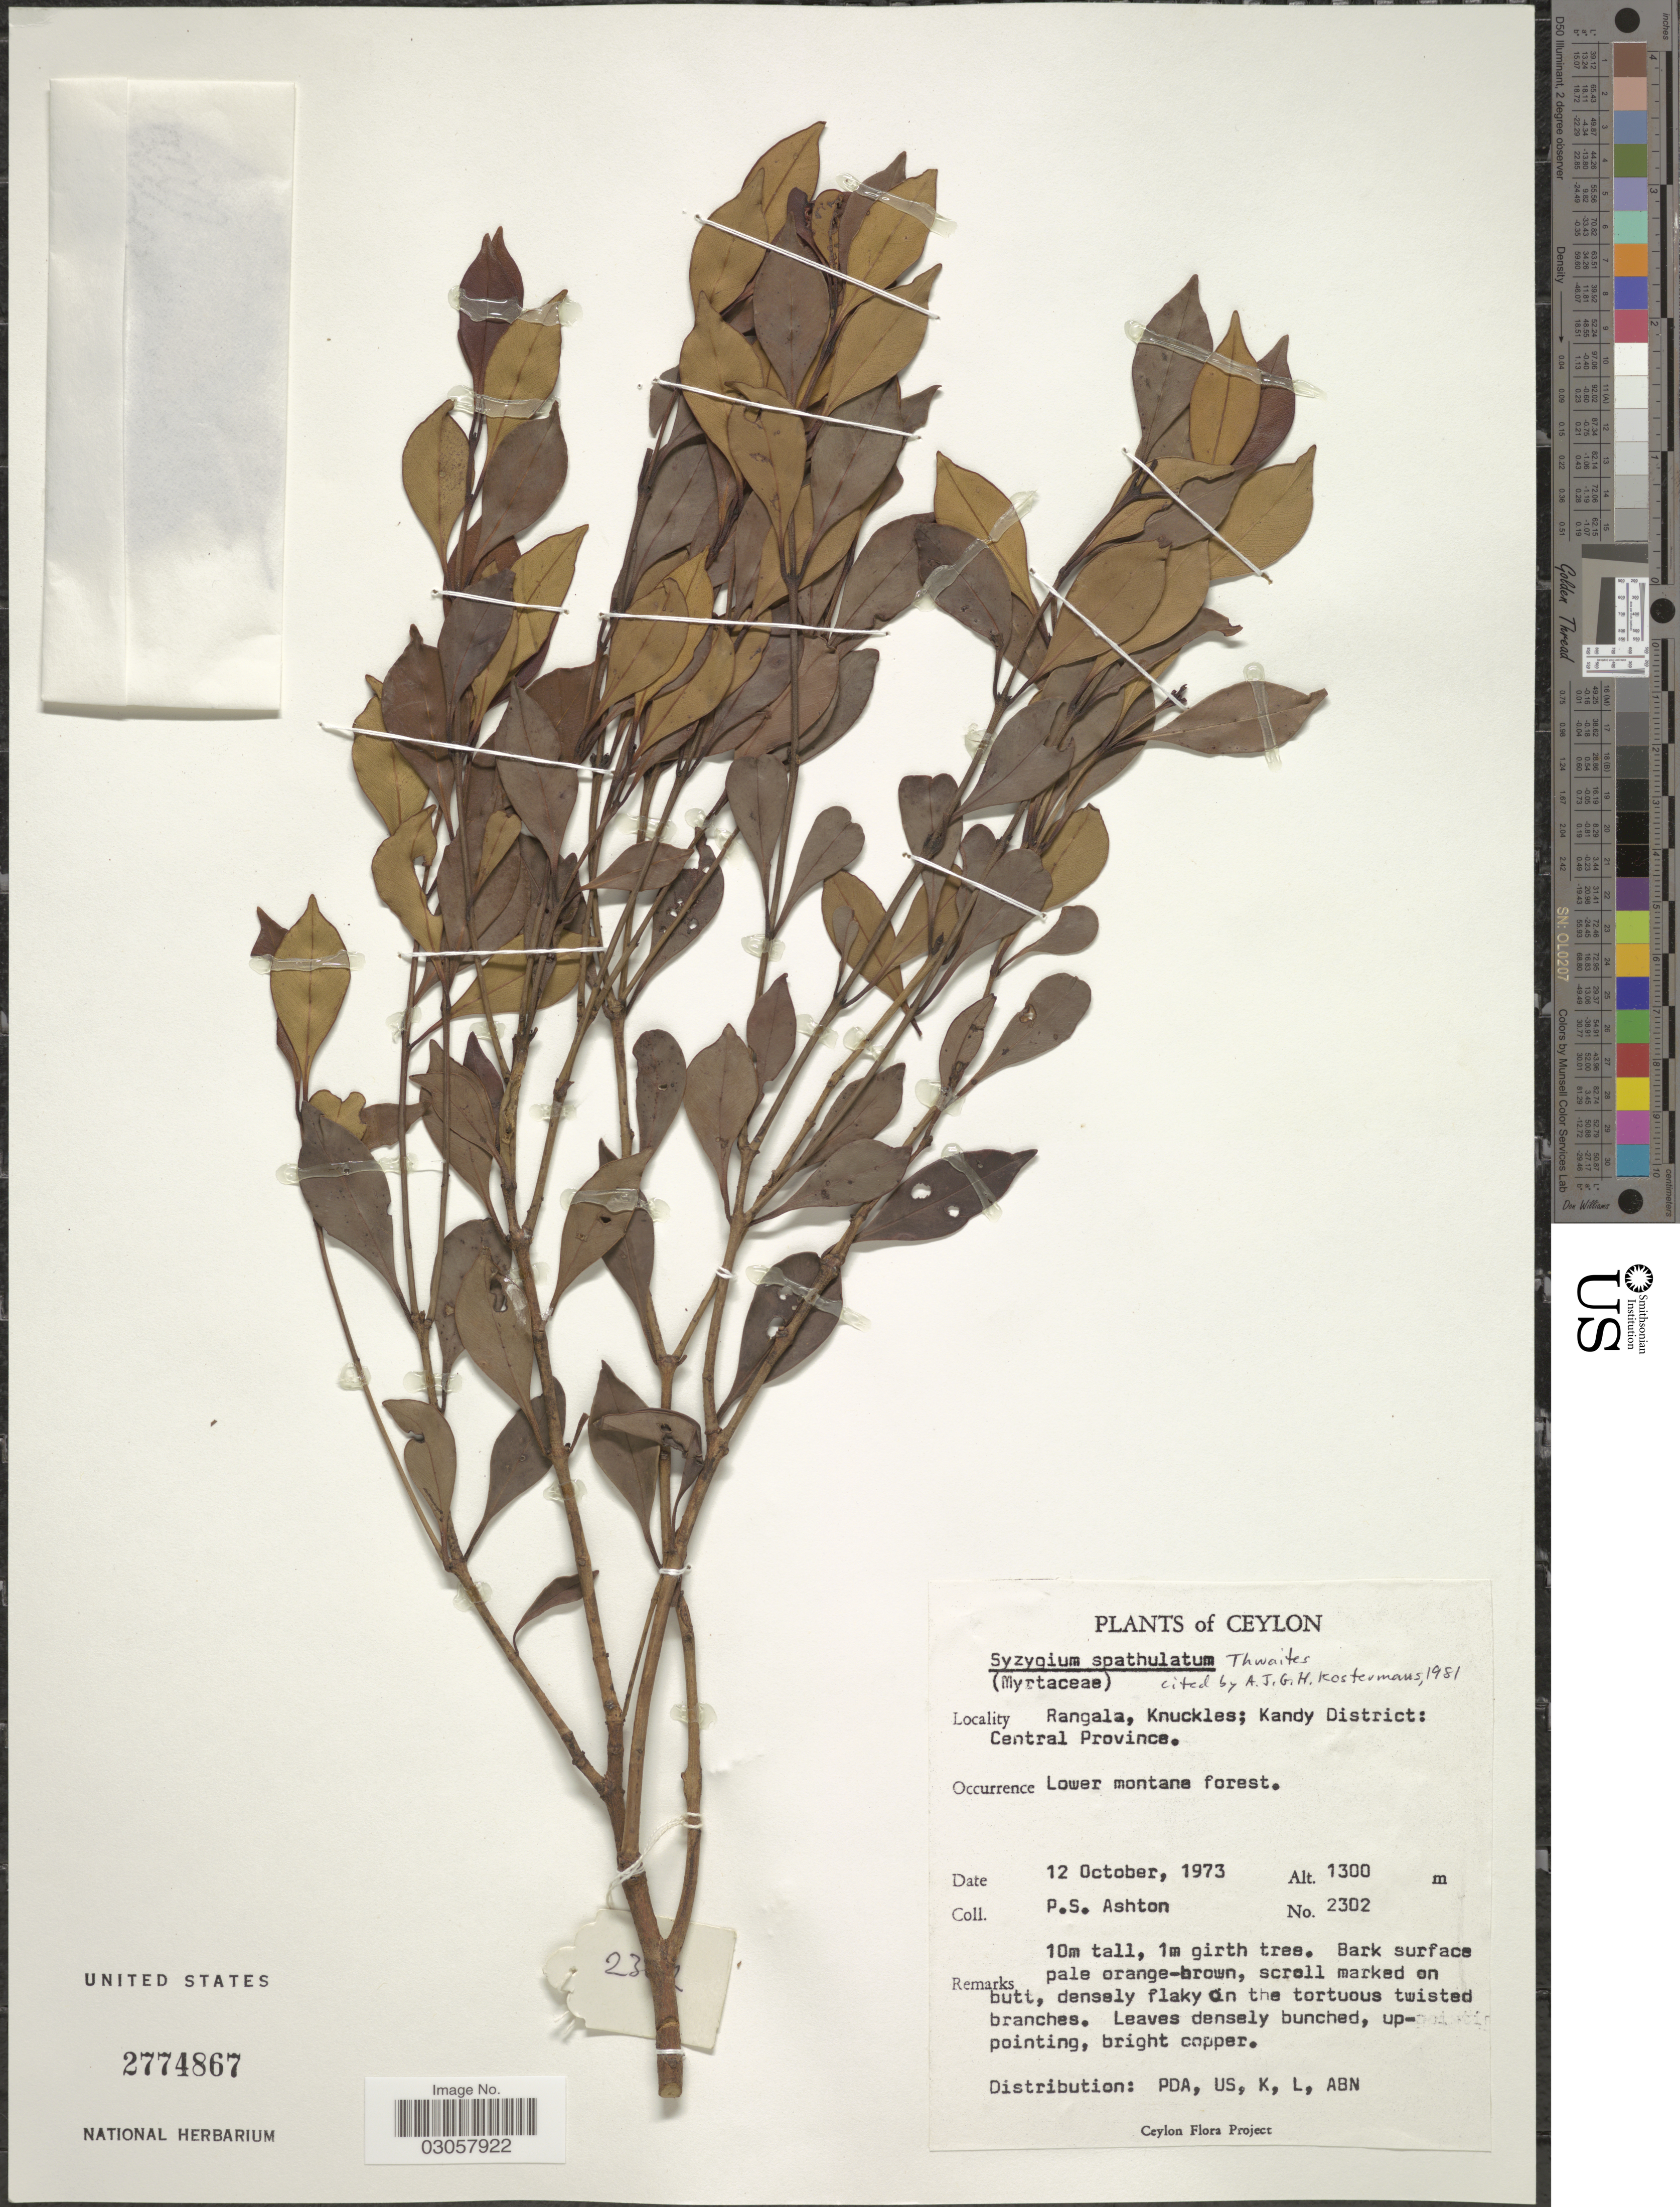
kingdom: Plantae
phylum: Tracheophyta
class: Magnoliopsida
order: Myrtales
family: Myrtaceae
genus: Syzygium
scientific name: Syzygium spathulatum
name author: Thwaites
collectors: P. S. Ashton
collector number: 2302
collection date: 1973-10-12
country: Sri Lanka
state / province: Central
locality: Ceylon. Rangala, Knuckles; Kandy District.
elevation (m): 1300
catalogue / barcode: US 2774867